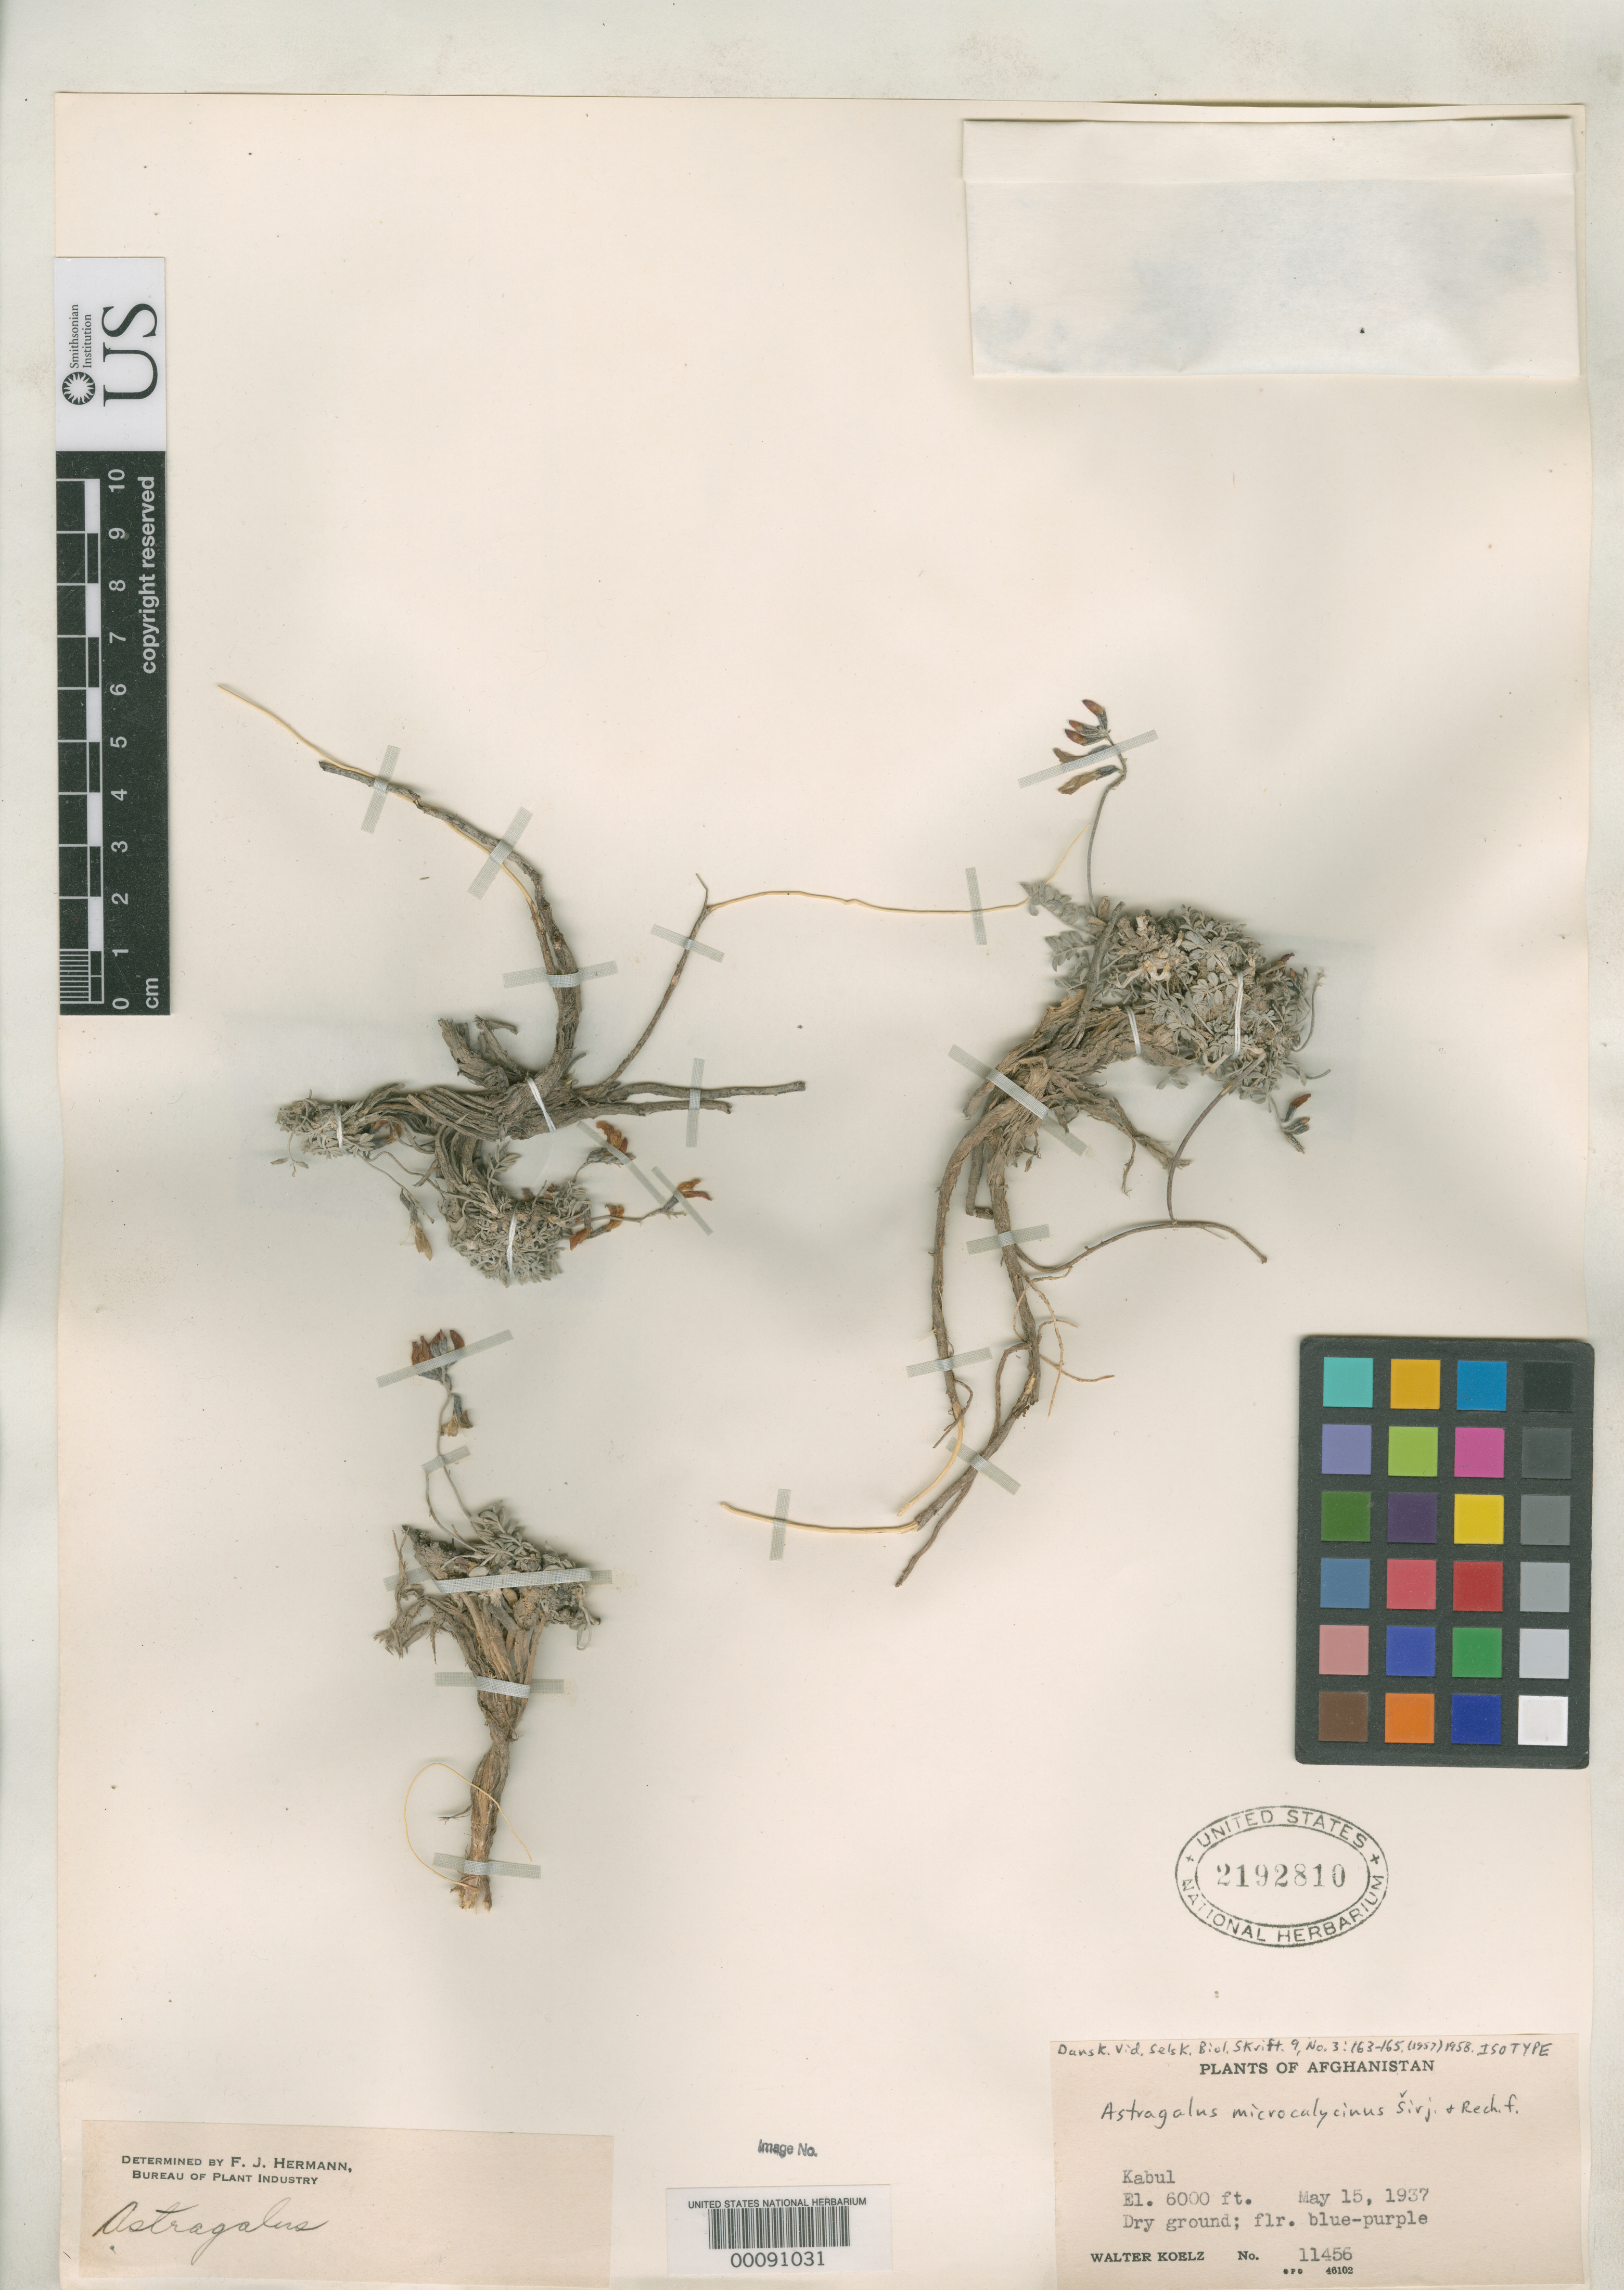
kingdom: Plantae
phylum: Tracheophyta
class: Magnoliopsida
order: Fabales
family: Fabaceae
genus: Astragalus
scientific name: Astragalus microcalycinus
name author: Širj. & Rech. f.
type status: Isotype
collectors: W. N. Koelz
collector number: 11456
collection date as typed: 15 May 1937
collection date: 1937-05-15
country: Afghanistan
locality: Kabul.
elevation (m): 1829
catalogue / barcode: US 2192810